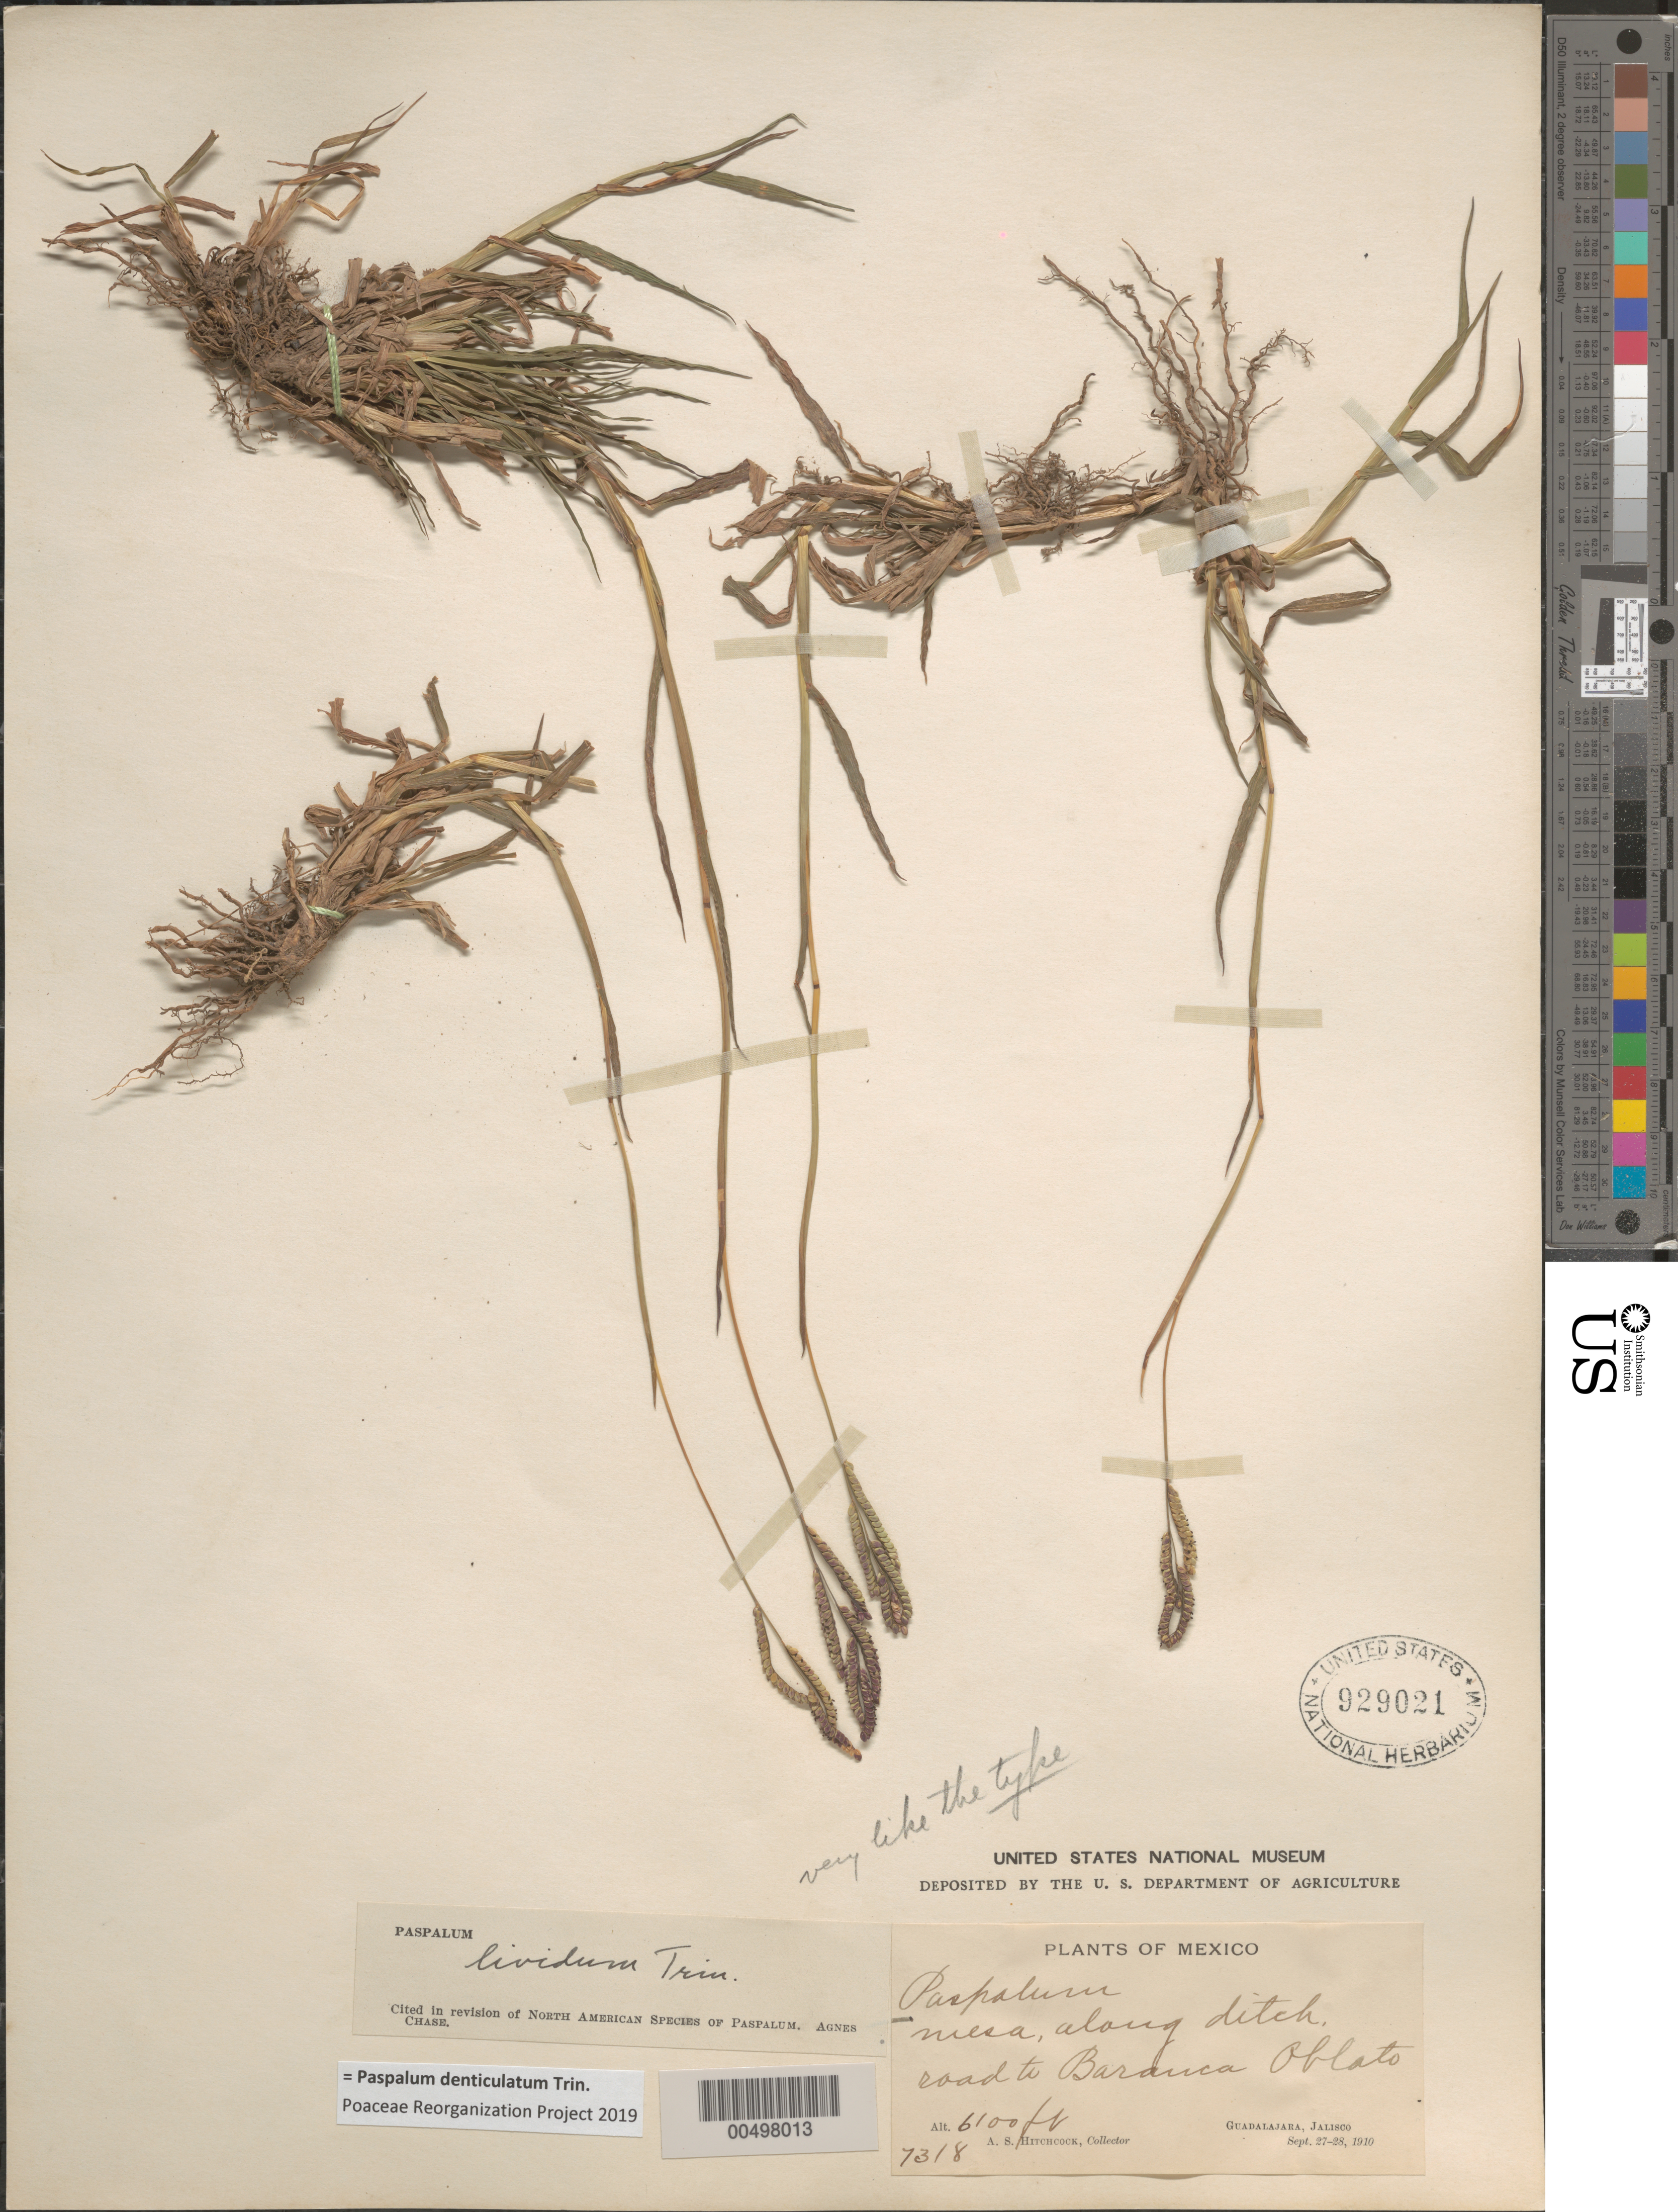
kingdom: Plantae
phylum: Tracheophyta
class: Liliopsida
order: Poales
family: Poaceae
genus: Paspalum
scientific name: Paspalum lividum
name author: Trin. in Schltdl.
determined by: Chase, [M.] Agnes, (US)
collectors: A. S. Hitchcock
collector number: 7318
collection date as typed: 27 Sep 1910 to 28 Sep 1910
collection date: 1910-09-27/1910-09-28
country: Mexico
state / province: Jalisco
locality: Rd to Baranca Oblato, Guadalajara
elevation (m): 1859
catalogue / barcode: US 929021